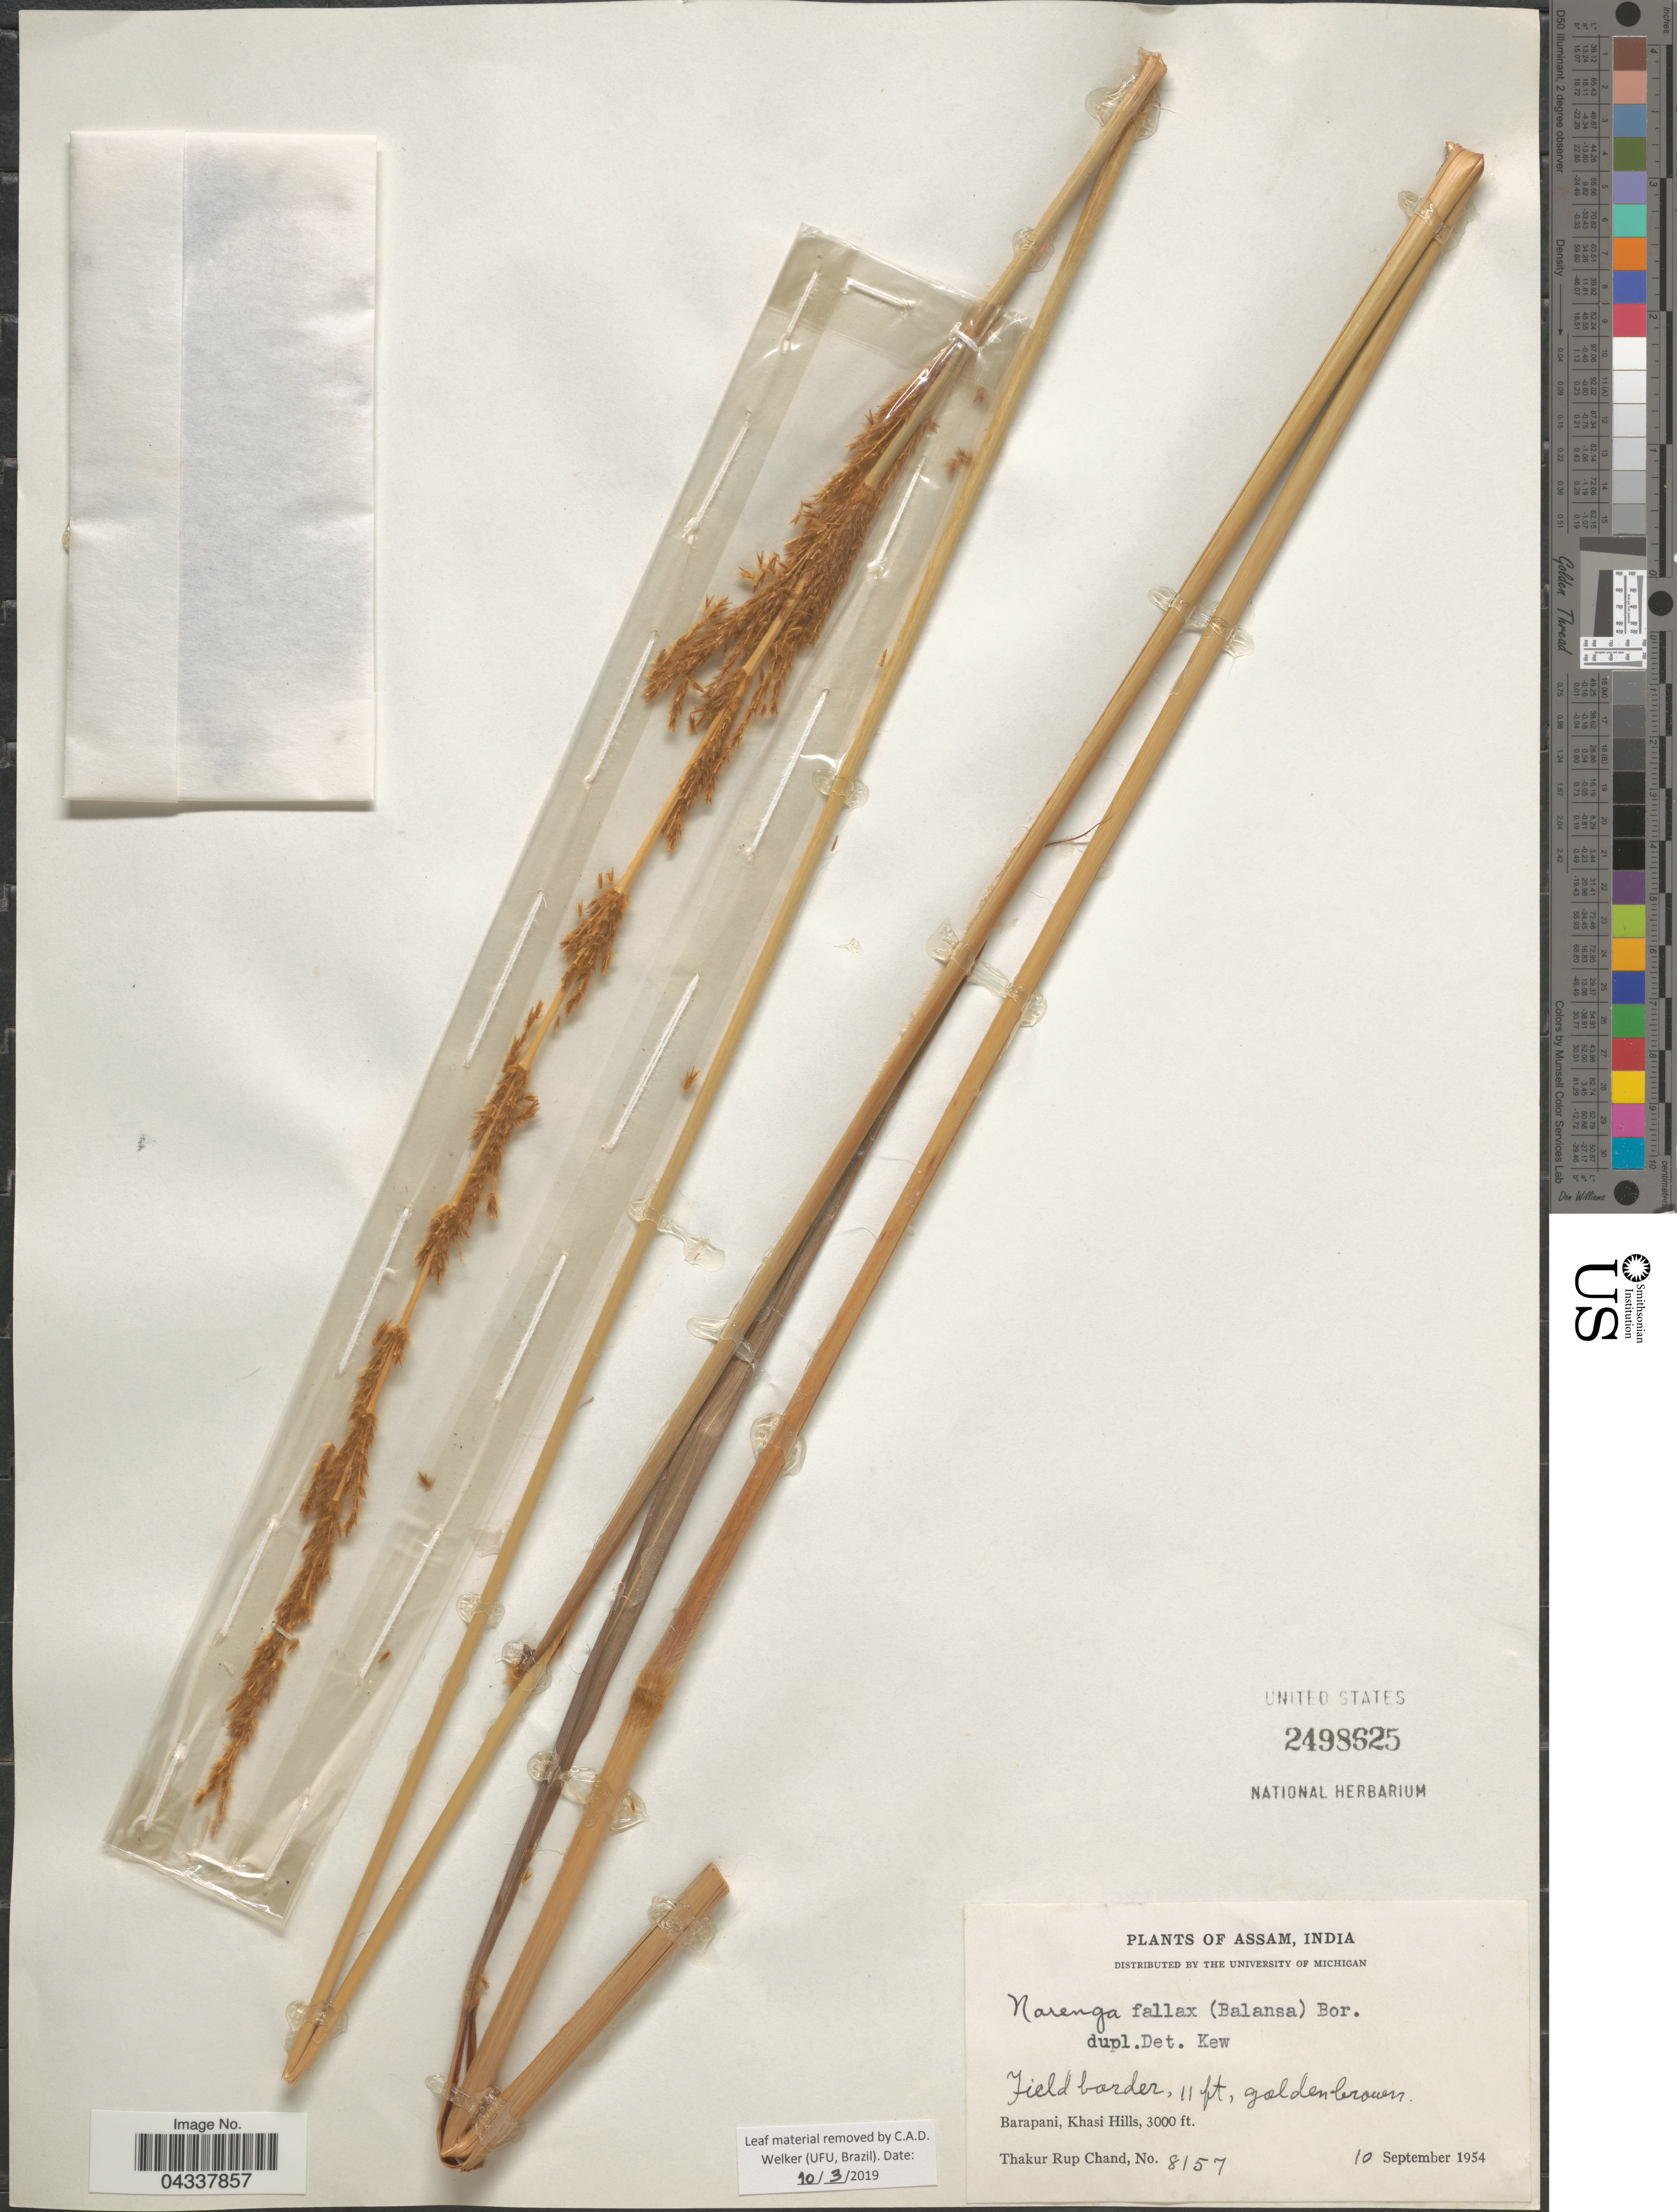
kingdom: Plantae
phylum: Tracheophyta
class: Liliopsida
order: Poales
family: Poaceae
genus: Narenga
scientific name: Narenga fallax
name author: (Balansa) Bor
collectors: T. R. Chand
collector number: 8157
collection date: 1954-09-10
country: India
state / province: Meghalaya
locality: Barapani, Khasi Hills.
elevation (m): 914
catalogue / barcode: US 2498625